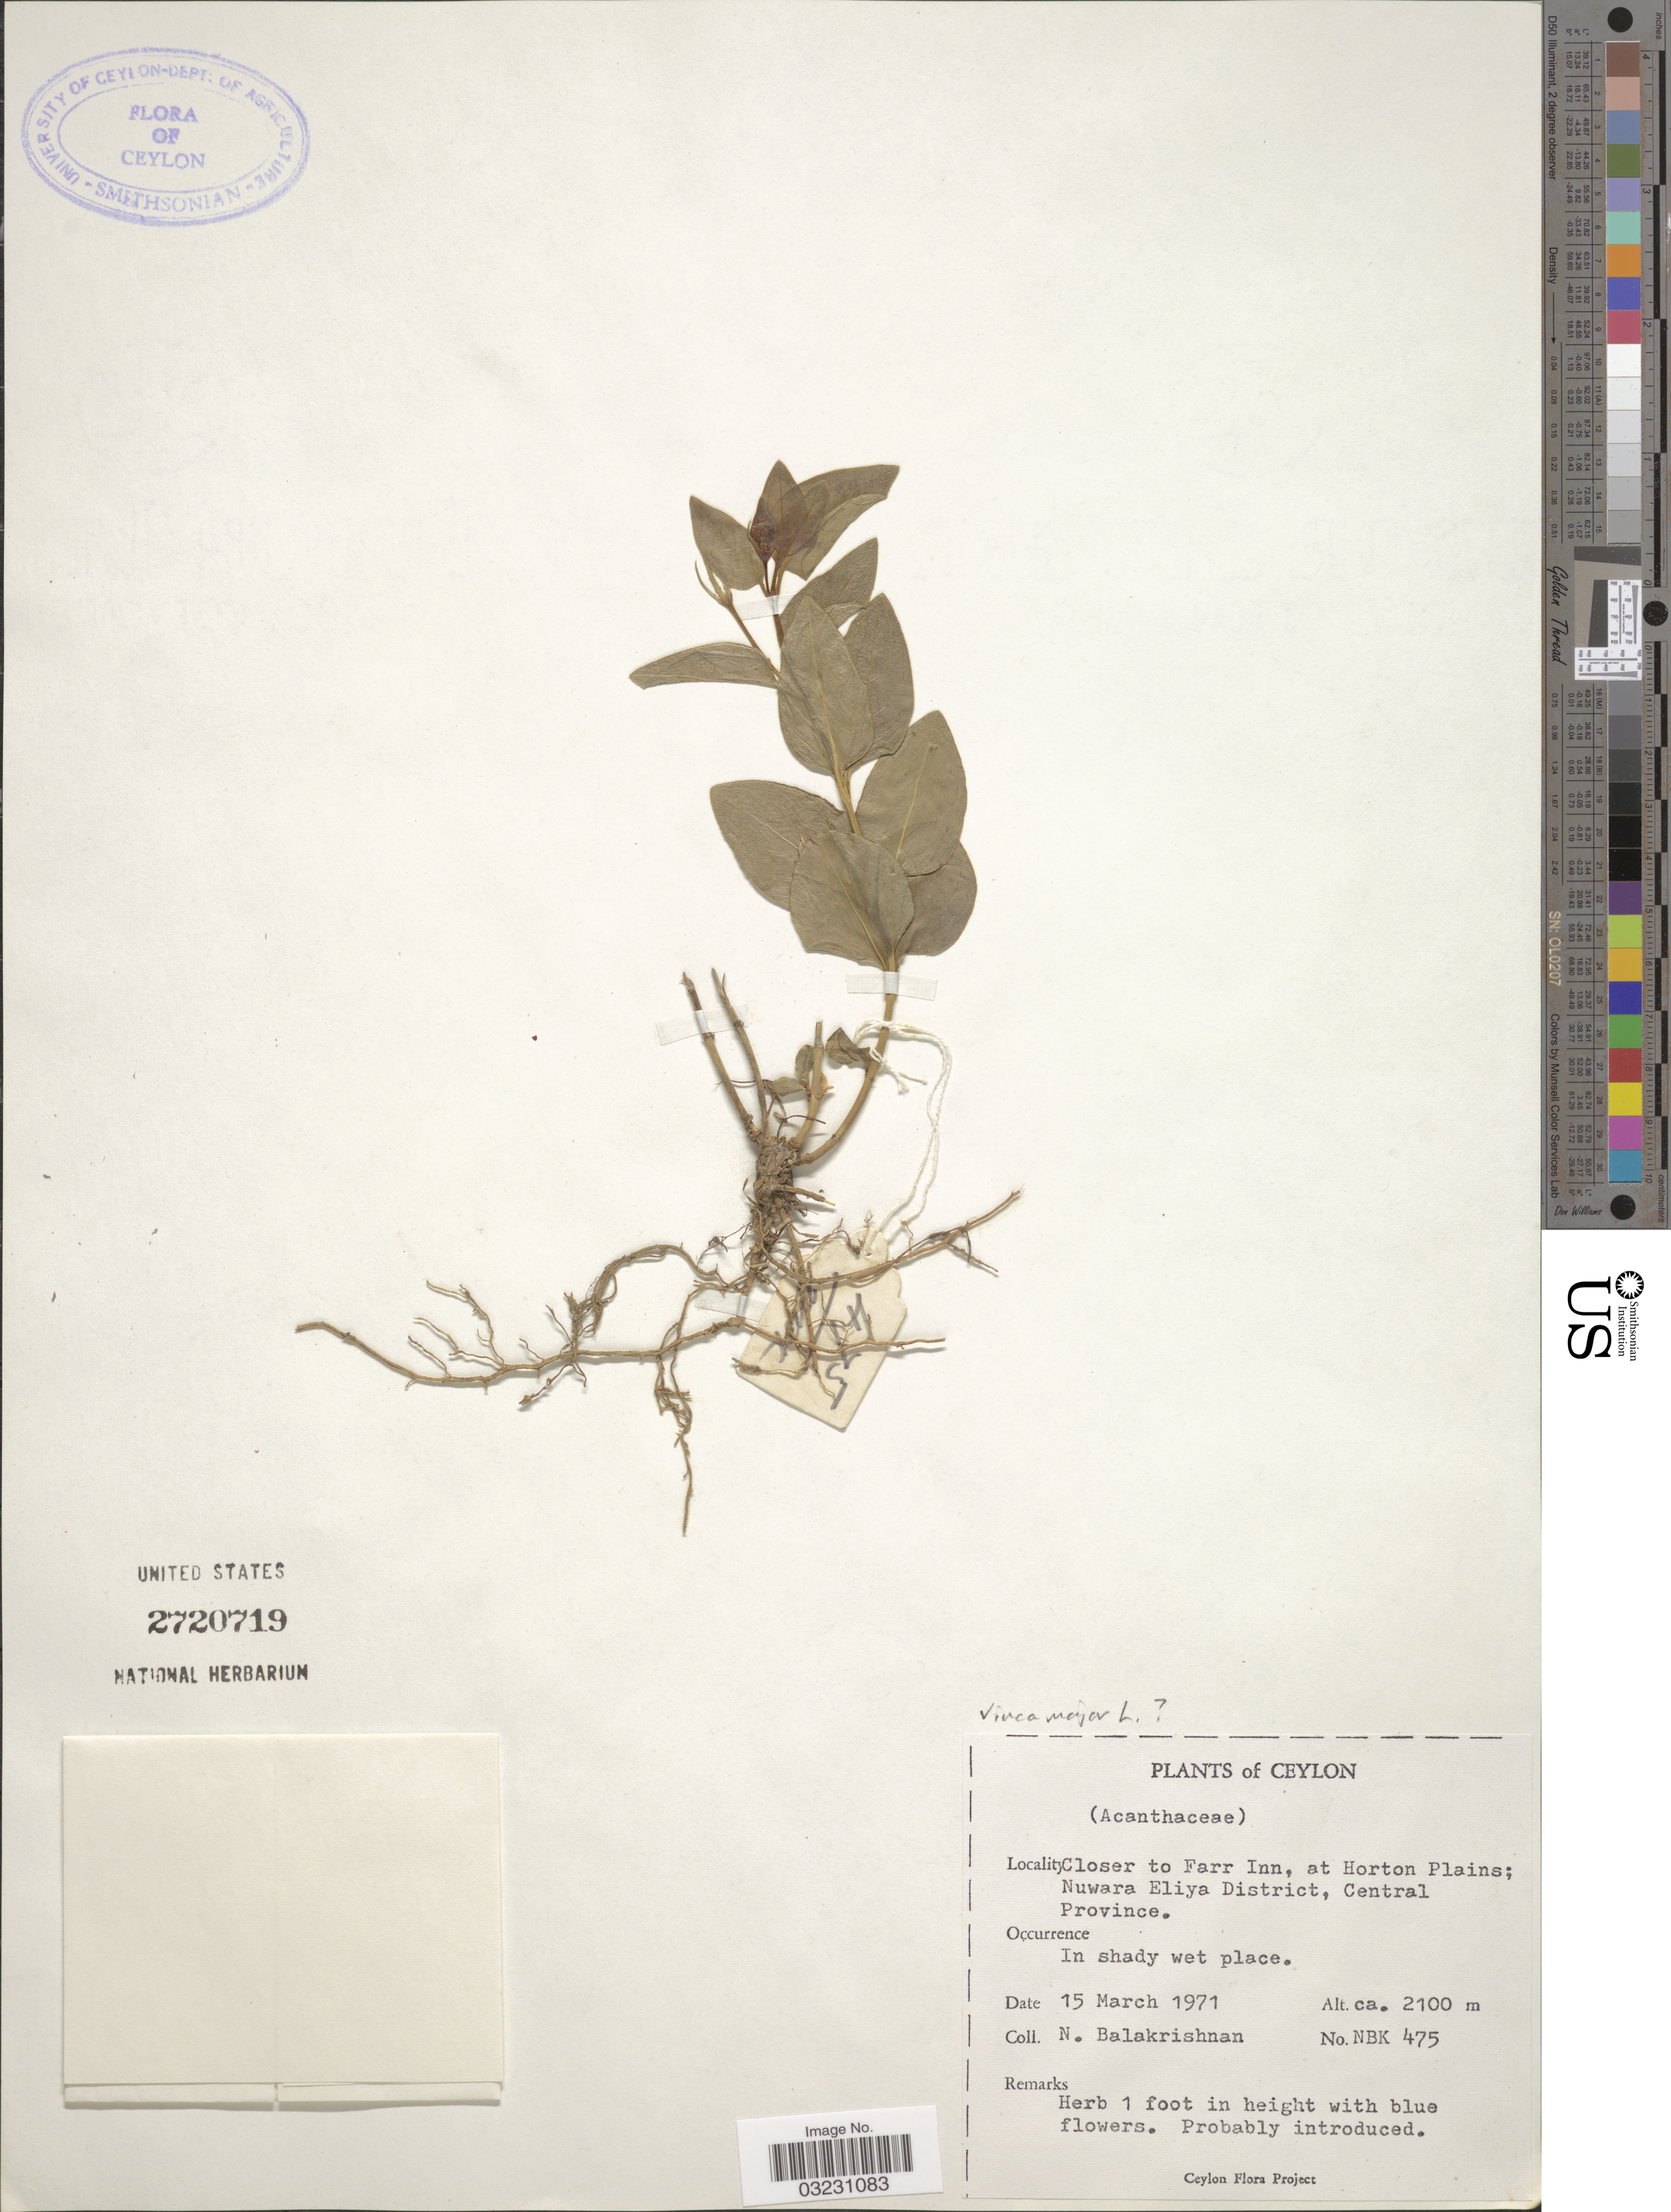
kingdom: Plantae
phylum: Tracheophyta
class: Magnoliopsida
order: Gentianales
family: Apocynaceae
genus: Vinca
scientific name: Vinca major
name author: L.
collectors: N. Balakrishnan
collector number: NBK 475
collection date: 1971-03-15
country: Sri Lanka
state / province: Central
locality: Ceylon. Closer to Farr Inn, at Horton Plains; Nuwara Eliya District.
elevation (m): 2100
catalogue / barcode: US 2720719